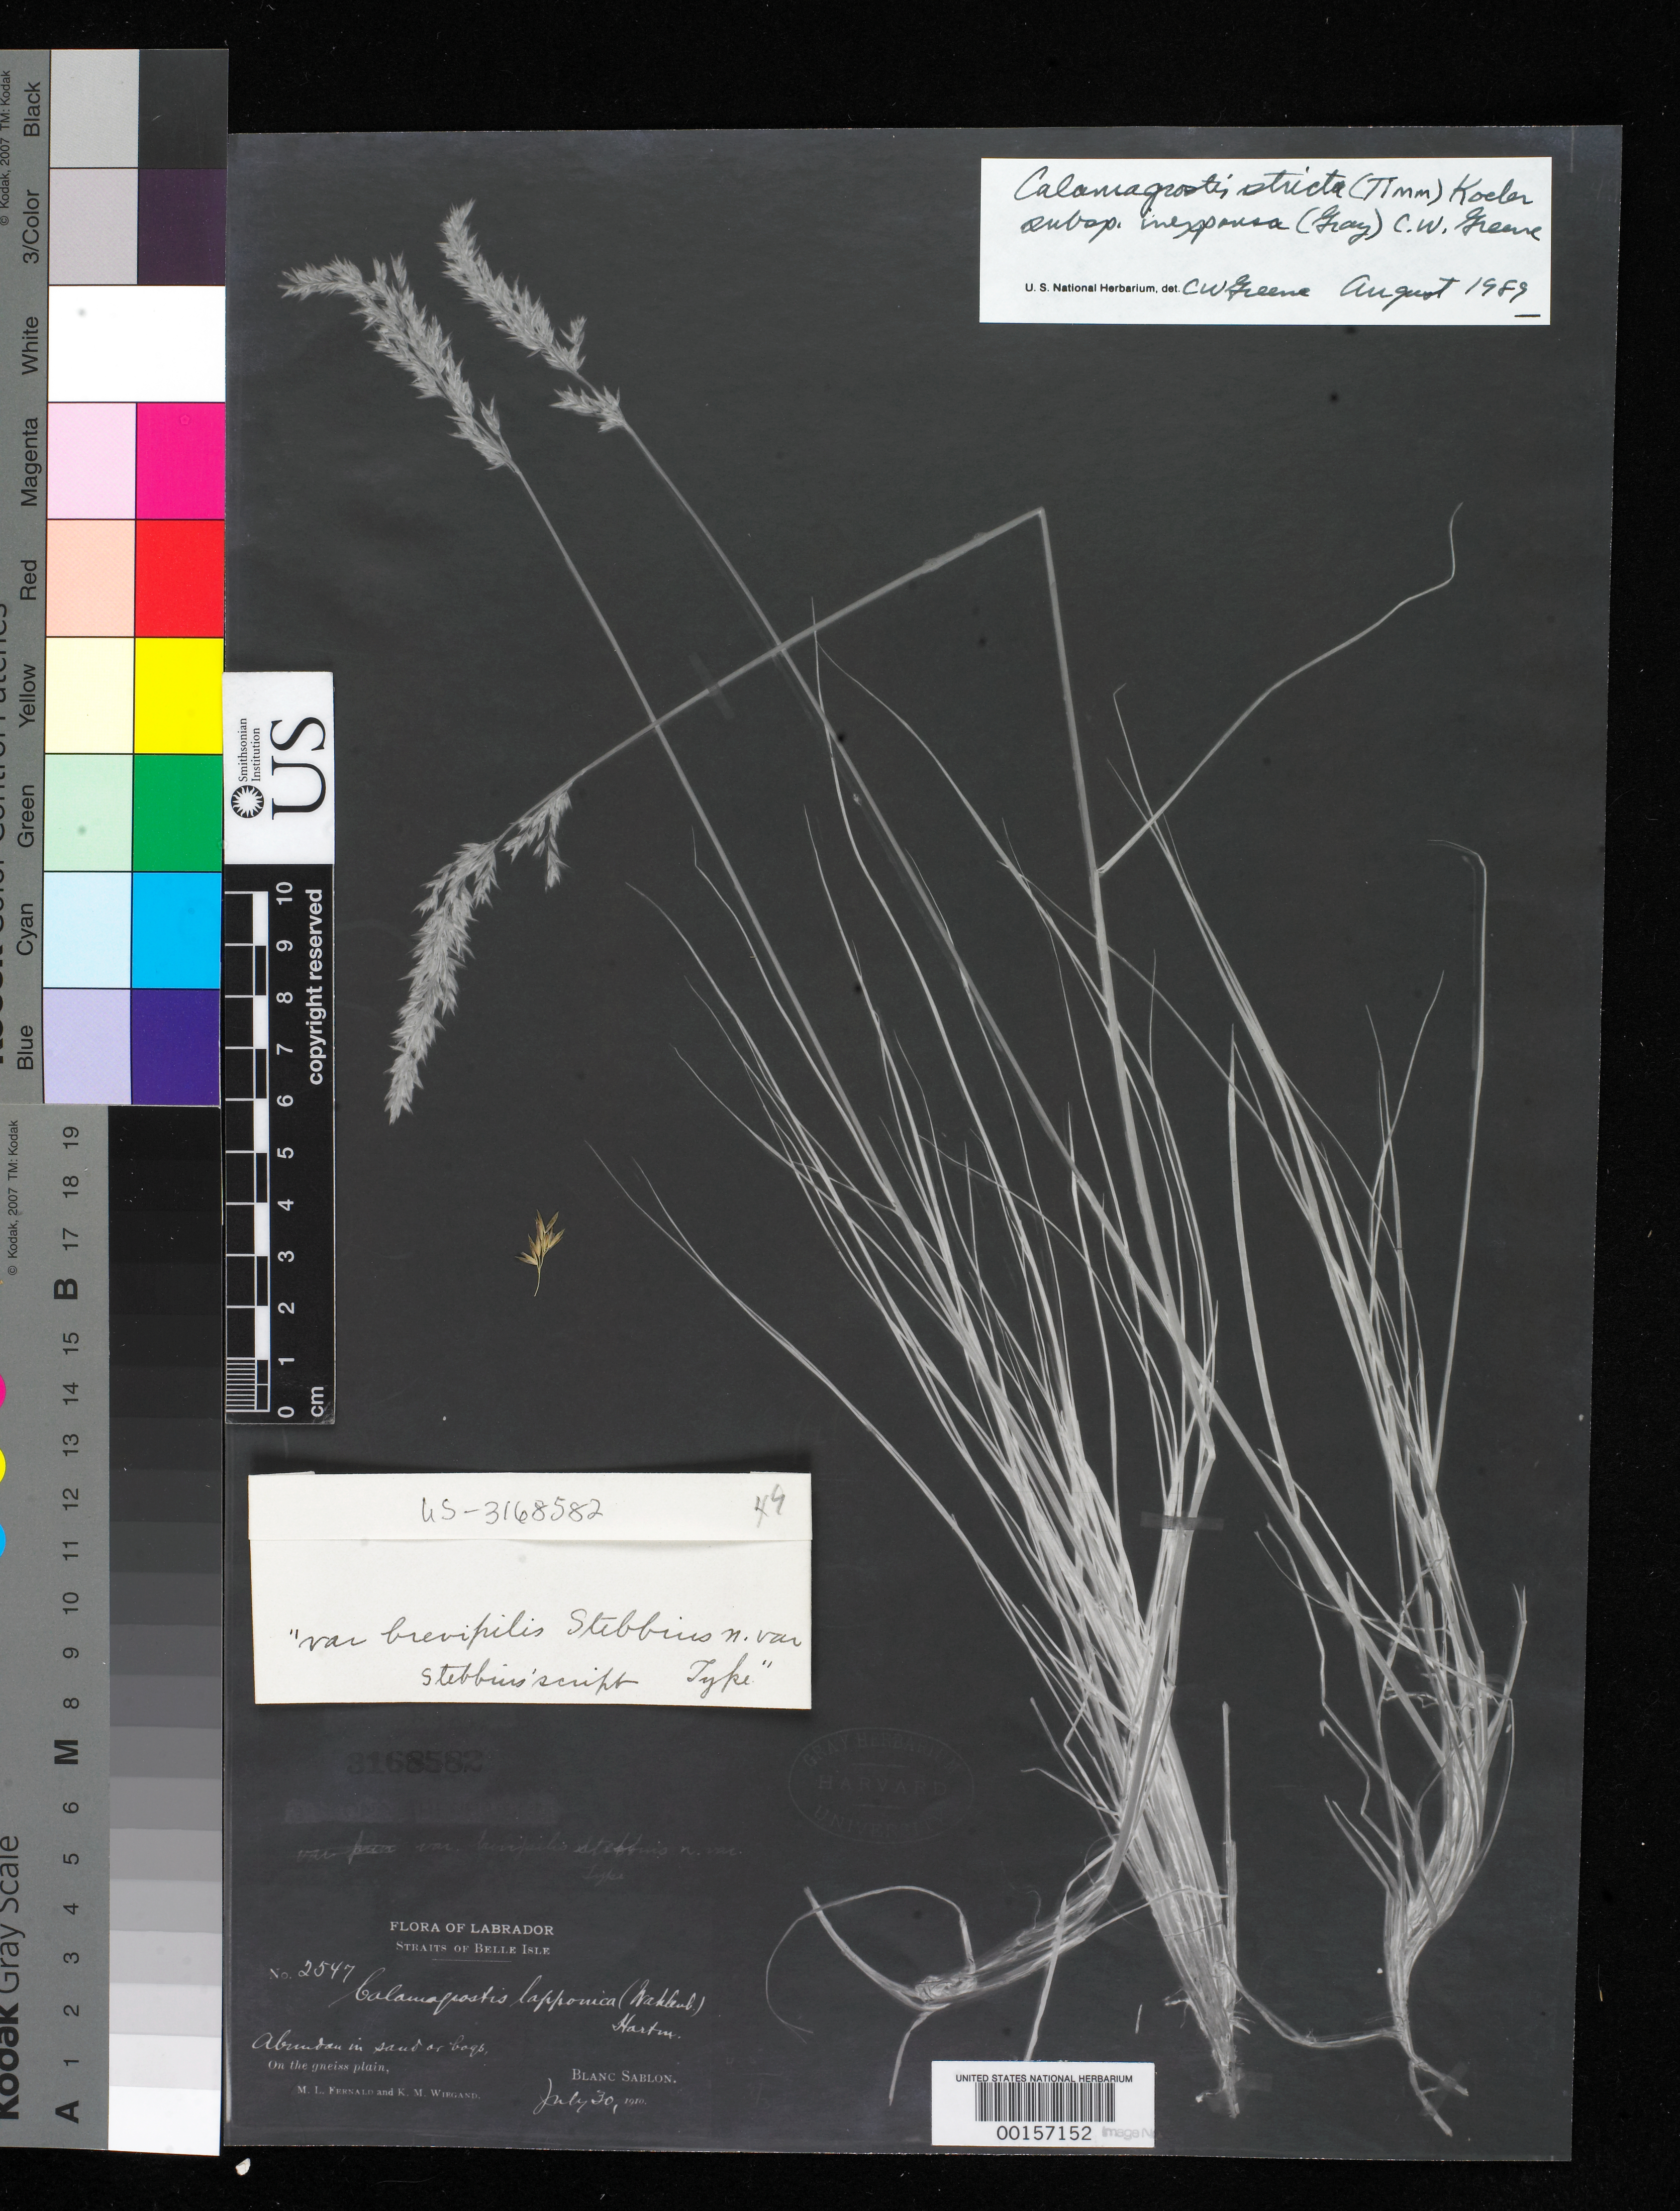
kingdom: Plantae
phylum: Tracheophyta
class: Liliopsida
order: Poales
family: Poaceae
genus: Calamagrostis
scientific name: Calamagrostis lapponica var. brevipilis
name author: Stebbins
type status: Type Fragment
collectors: M. L. Fernald & K. M. Wiegand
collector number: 2547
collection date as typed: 30 --- 1910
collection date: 1910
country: Canada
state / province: Newfoundland and Labrador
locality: Straits of Belle Isle, Labrador.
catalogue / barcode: US 3168582